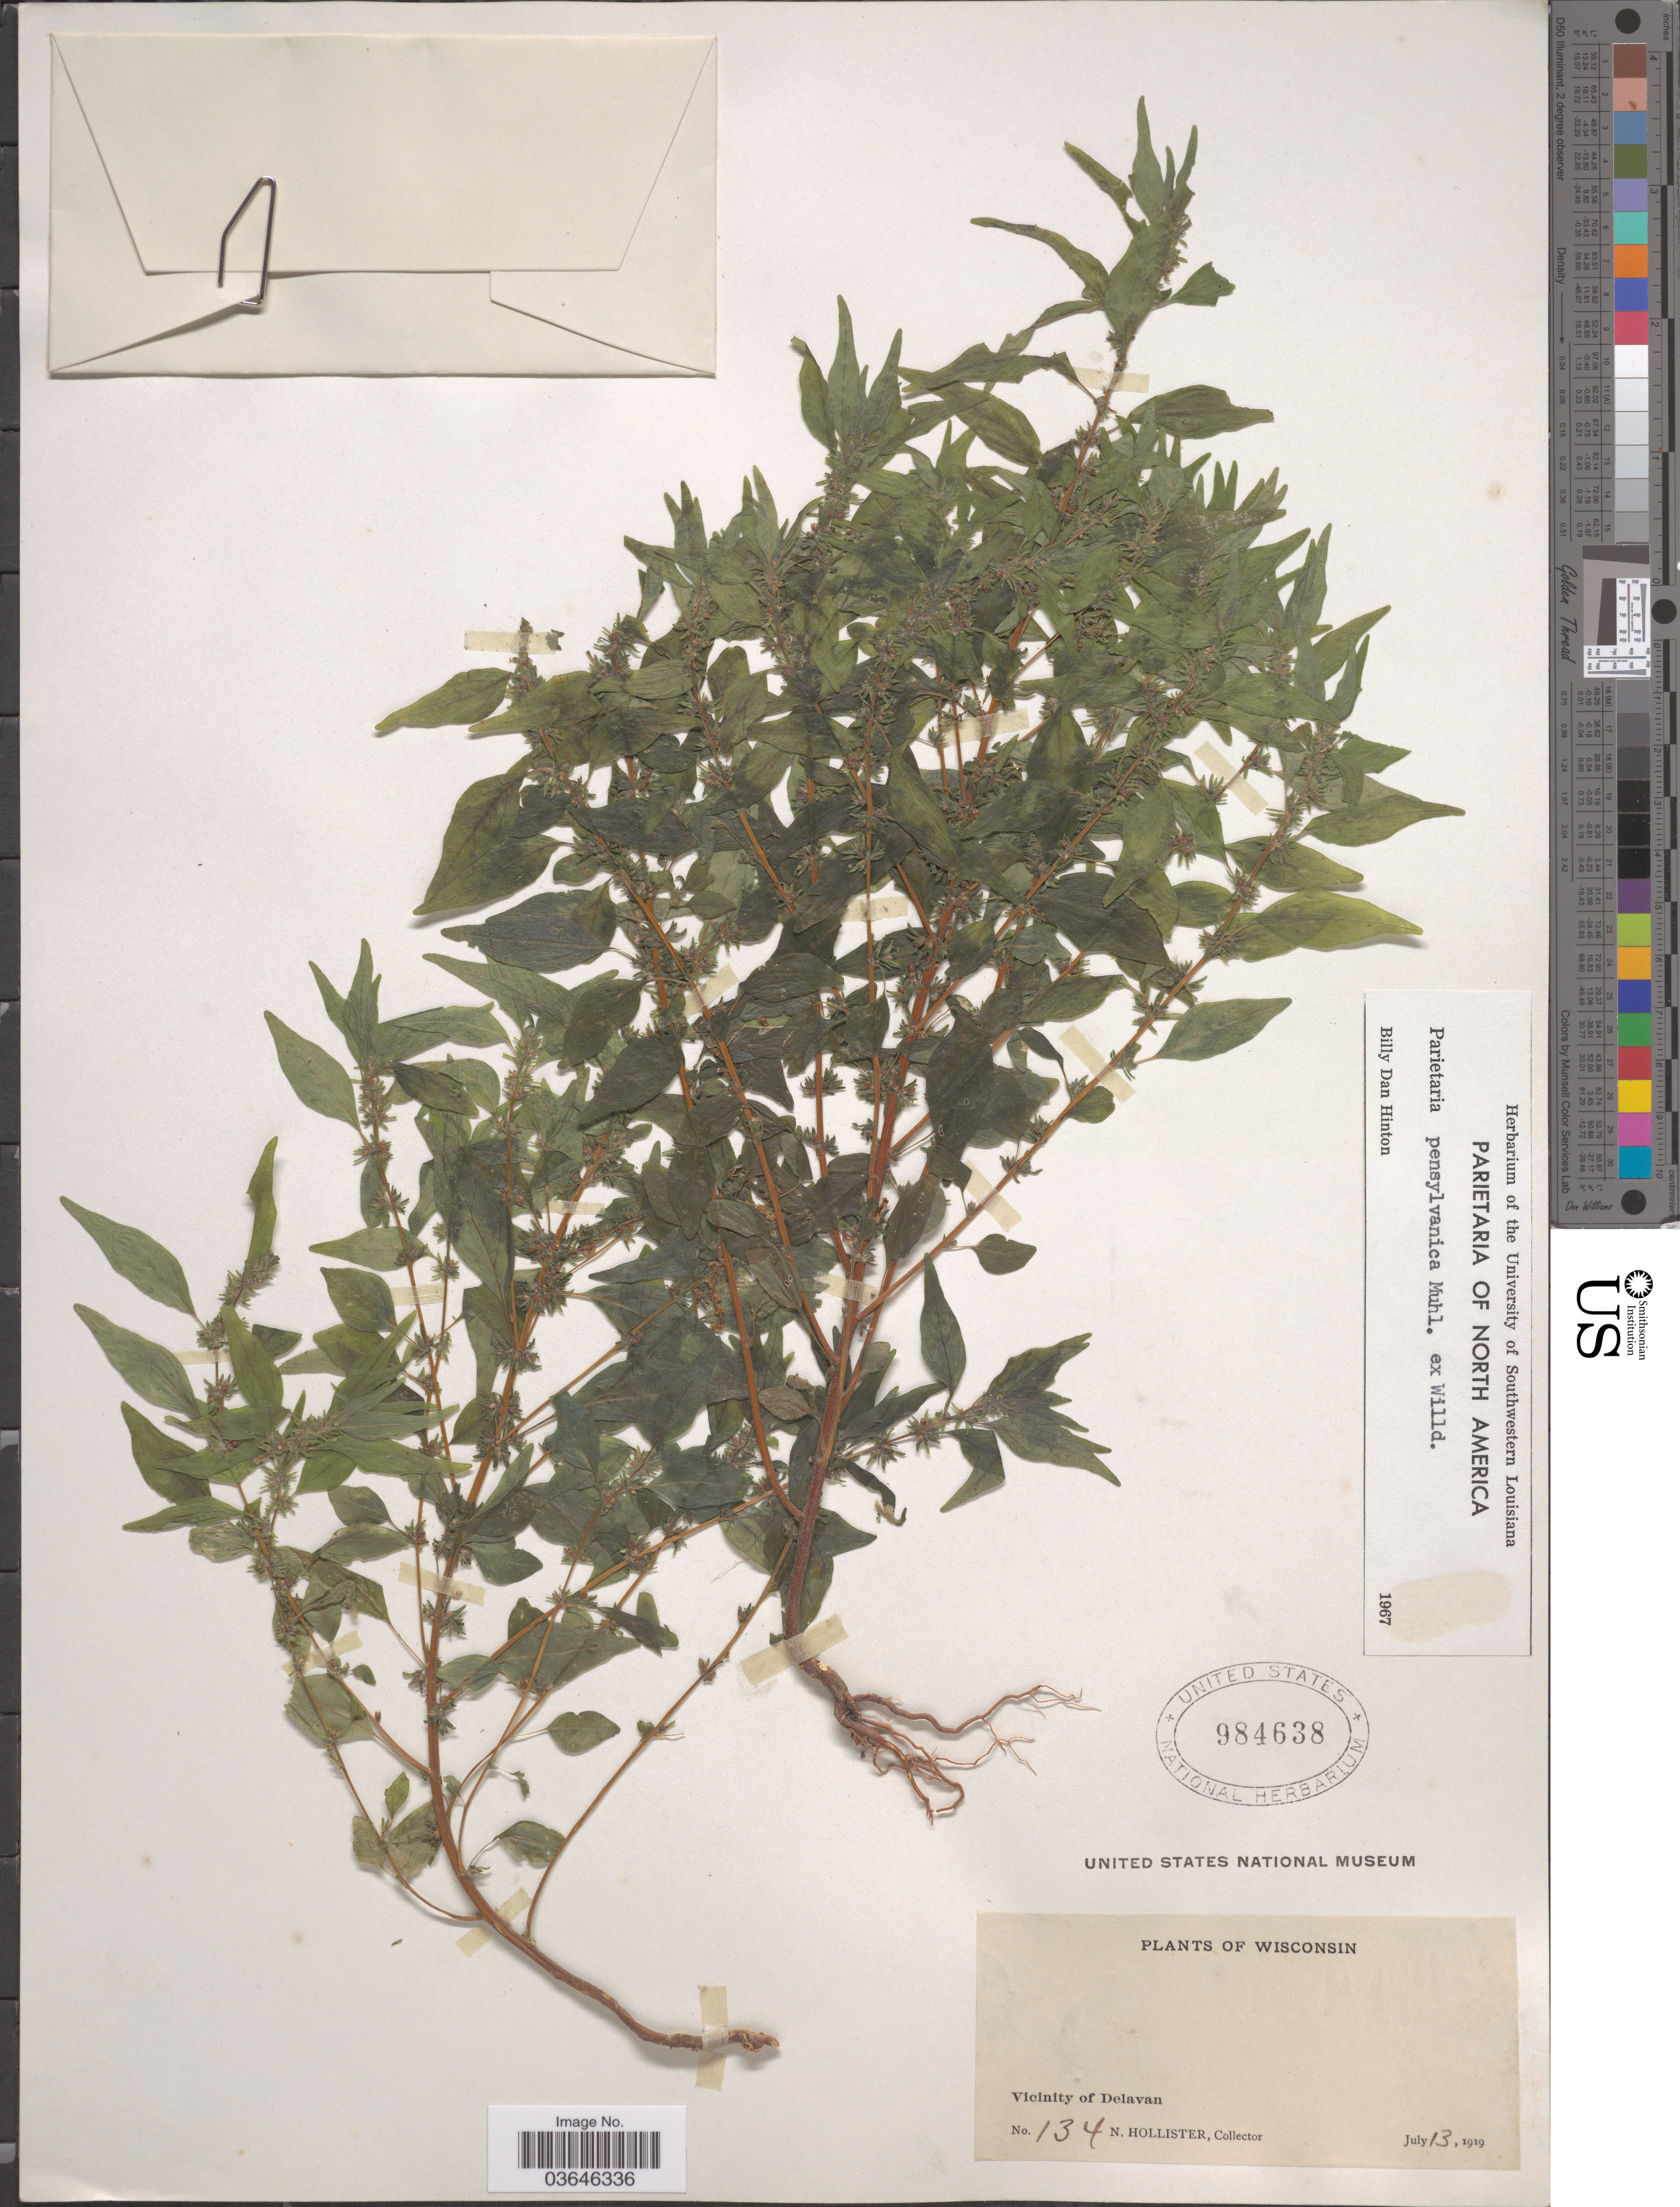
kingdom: Plantae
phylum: Tracheophyta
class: Magnoliopsida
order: Rosales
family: Urticaceae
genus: Parietaria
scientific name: Parietaria pensylvanica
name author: Muhl. ex Willd.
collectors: N. Hollister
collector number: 134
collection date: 1919-07-13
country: United States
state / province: Wisconsin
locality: Vicinity of Delavan.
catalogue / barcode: US 984638